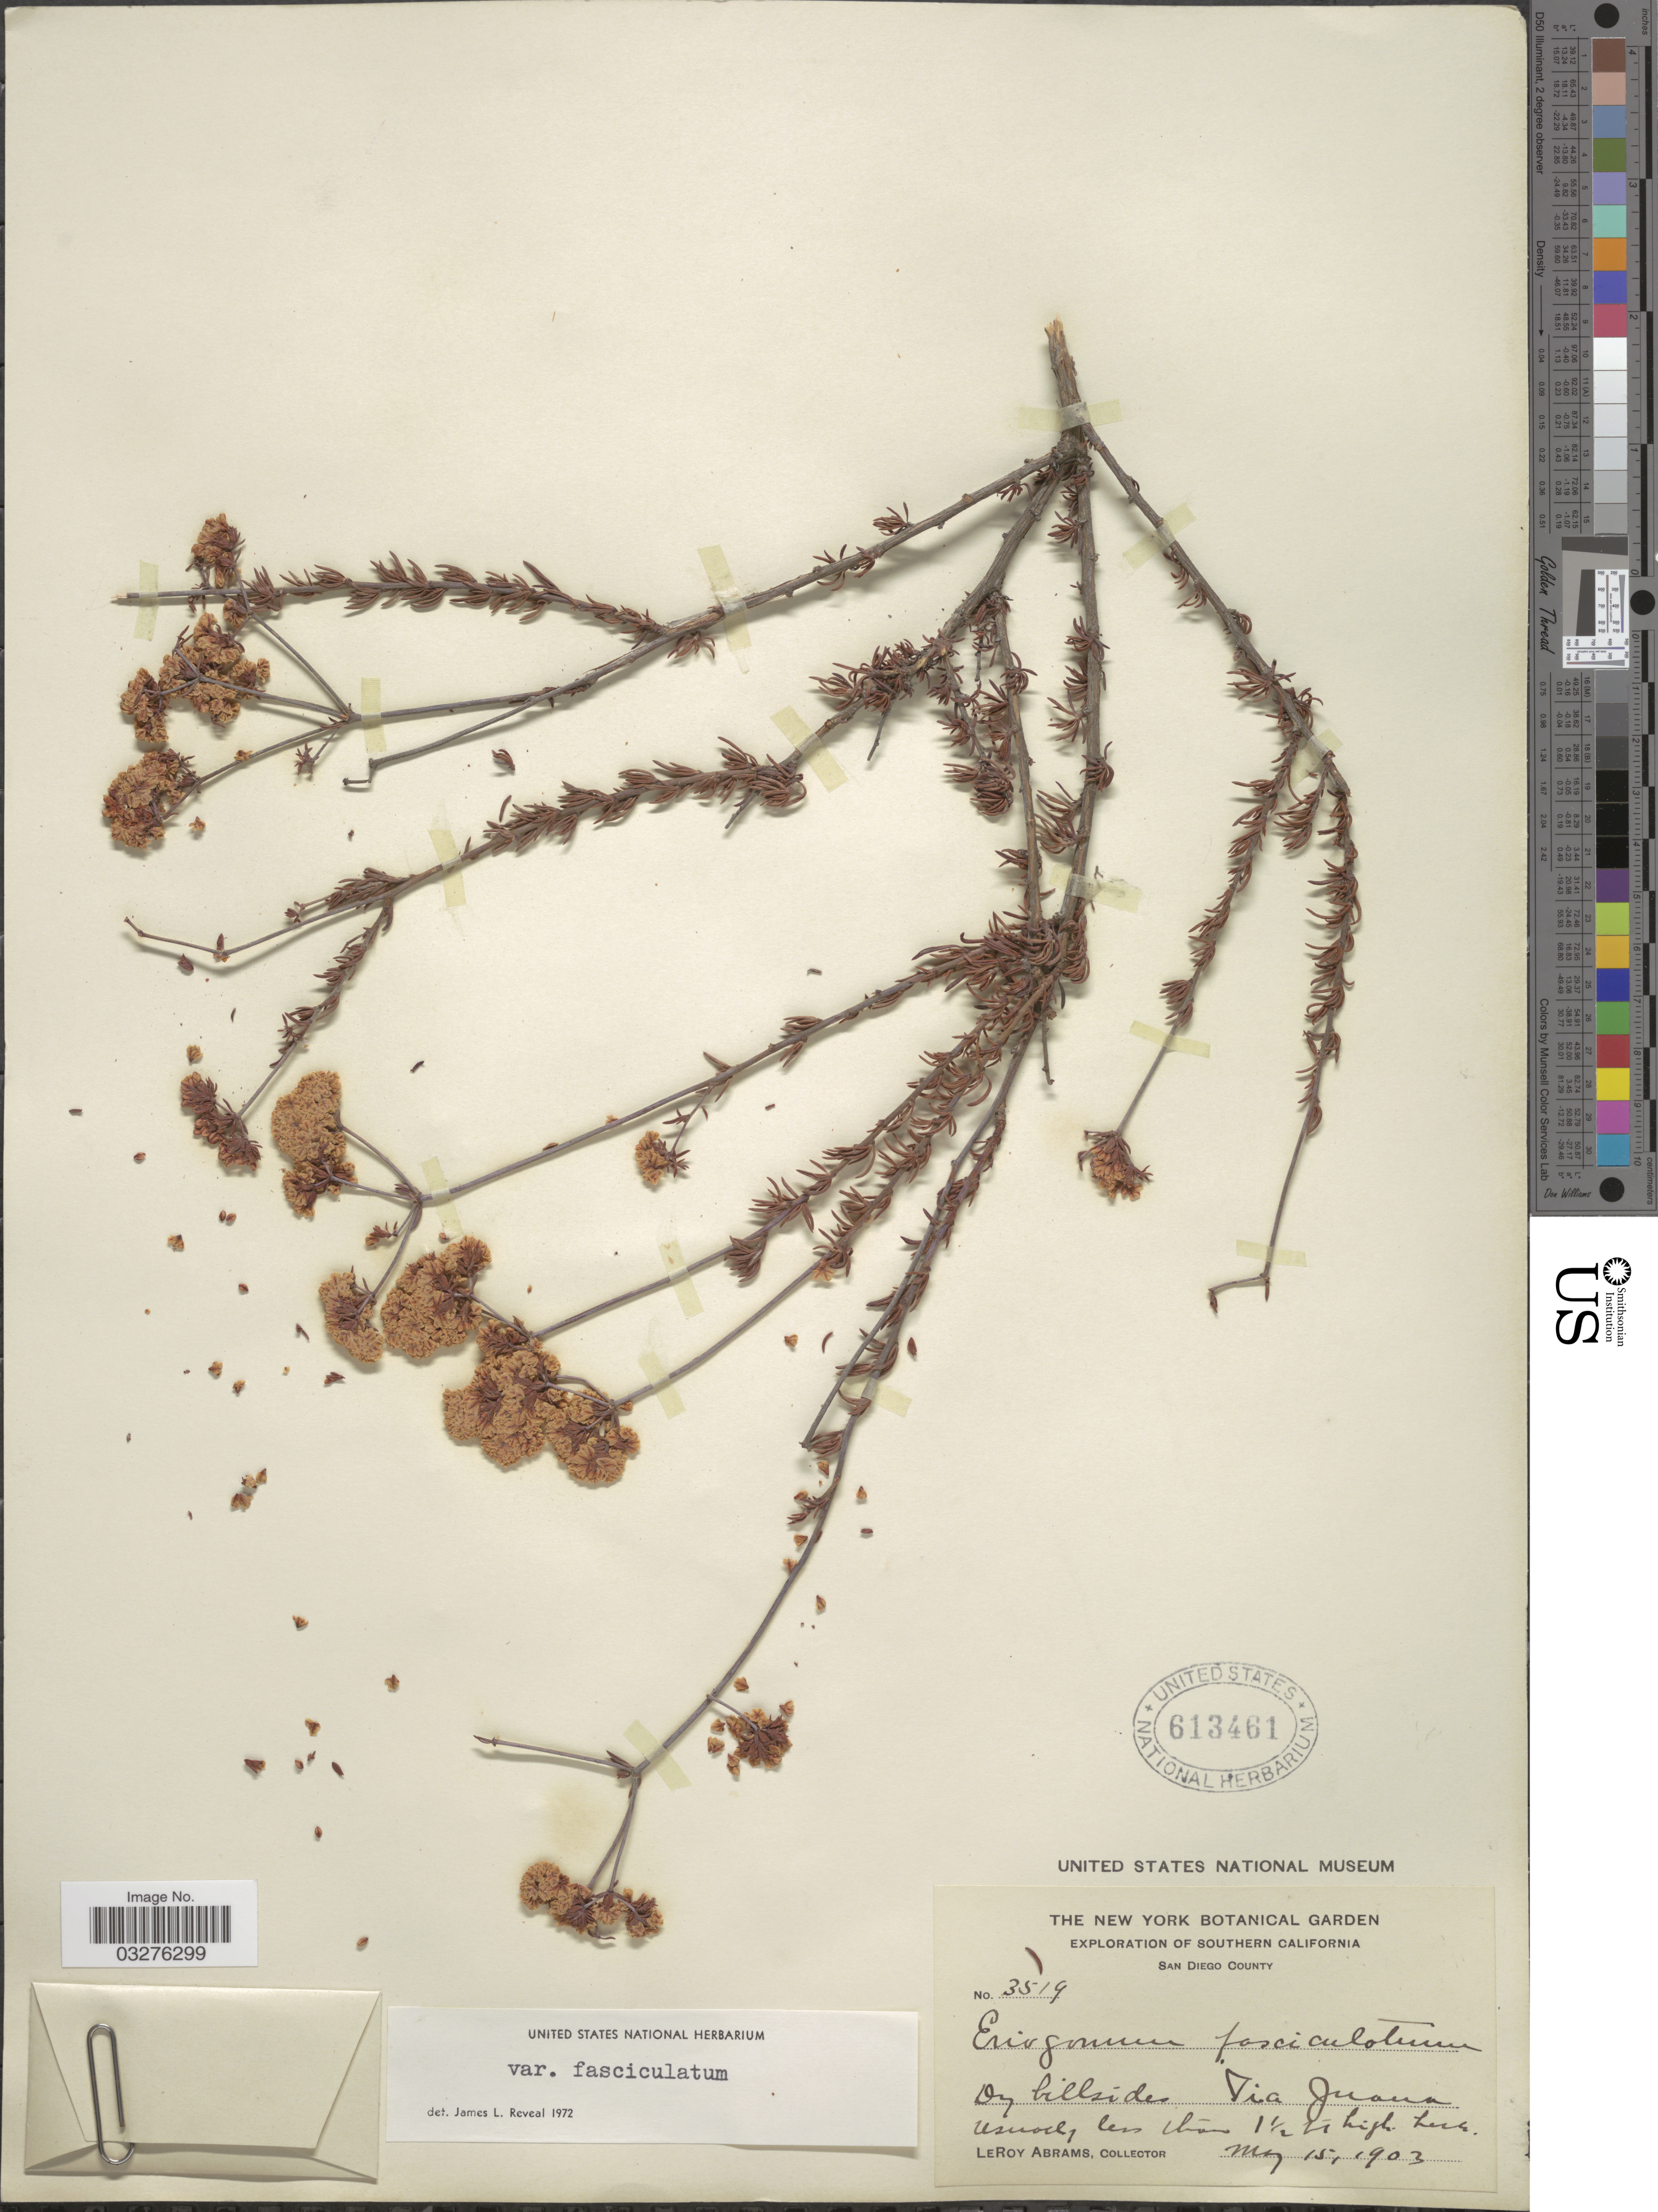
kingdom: Plantae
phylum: Tracheophyta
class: Magnoliopsida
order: Caryophyllales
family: Polygonaceae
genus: Eriogonum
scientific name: Eriogonum fasciculatum var. fasciculatum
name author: Benth.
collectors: L. Abrams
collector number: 3519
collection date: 1903-05-15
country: United States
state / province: California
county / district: San Diego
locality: Southern California, San Diego County, Tia Juana.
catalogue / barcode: US 613461